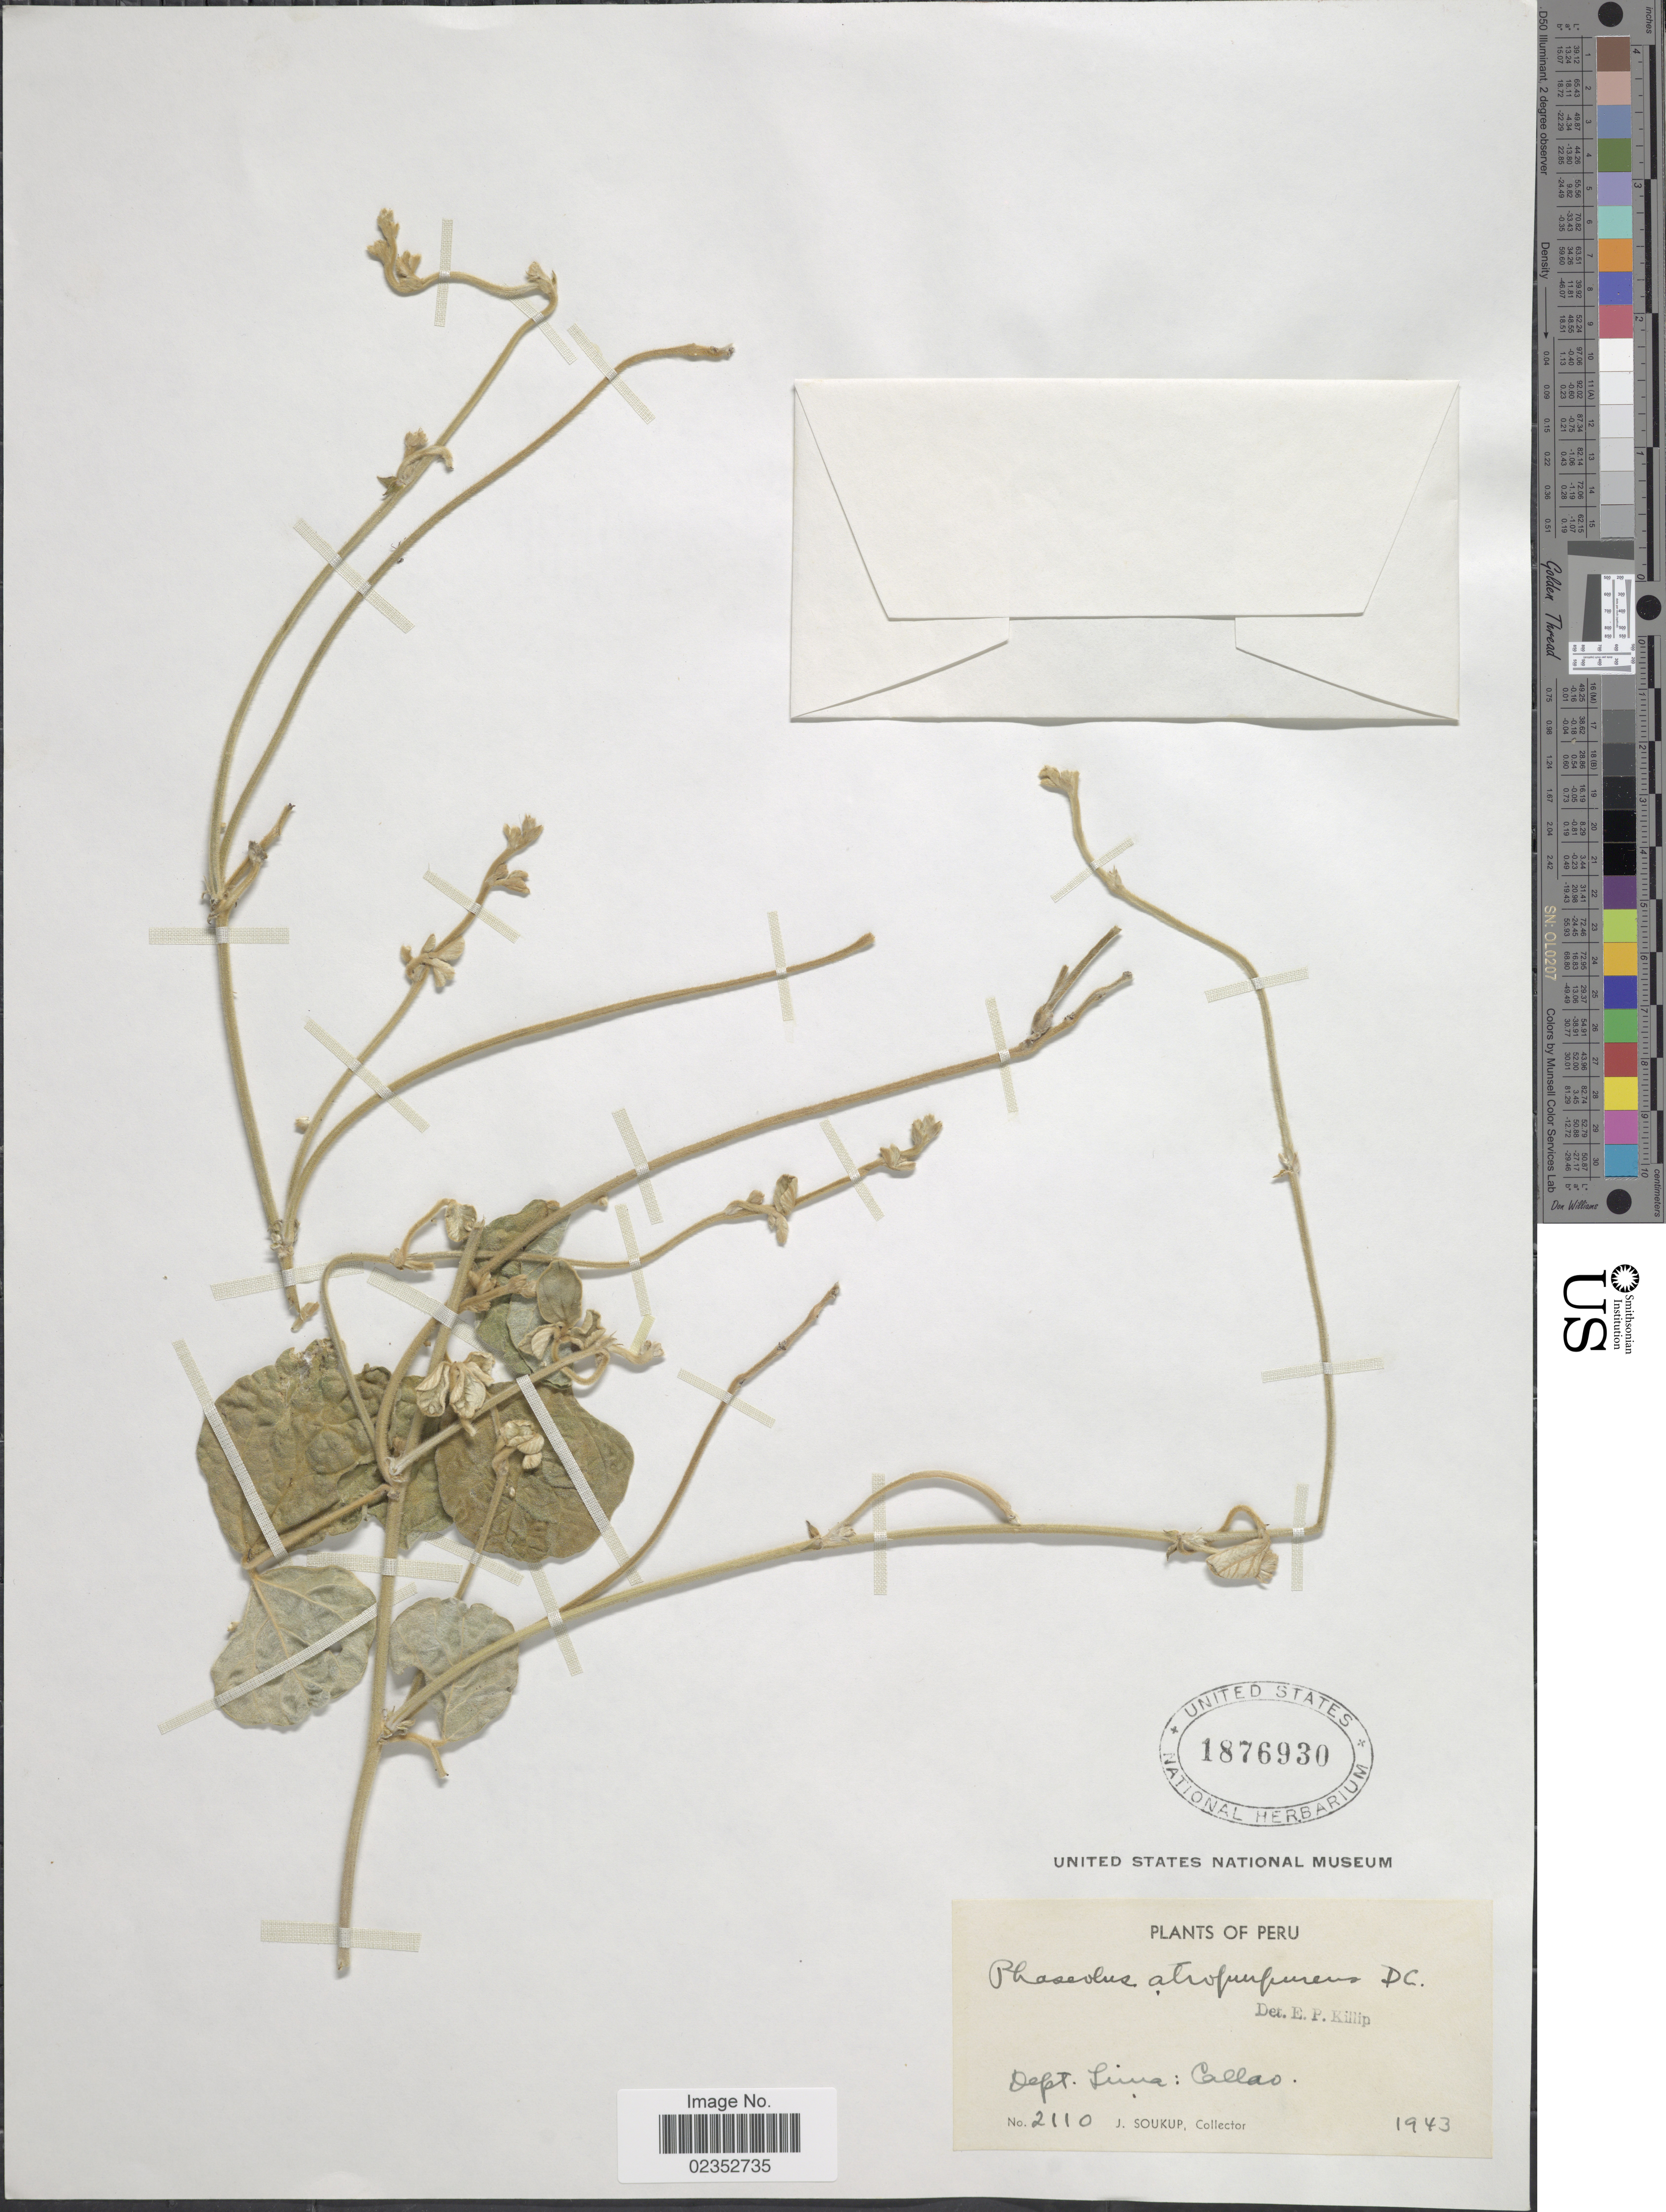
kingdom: Plantae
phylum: Tracheophyta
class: Magnoliopsida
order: Fabales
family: Fabaceae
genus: Macroptilium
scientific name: Macroptilium atropurpureum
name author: (DC.) Urb.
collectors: J. Soukup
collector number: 2110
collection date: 1943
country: Peru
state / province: Lima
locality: Callao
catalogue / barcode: US 1876930